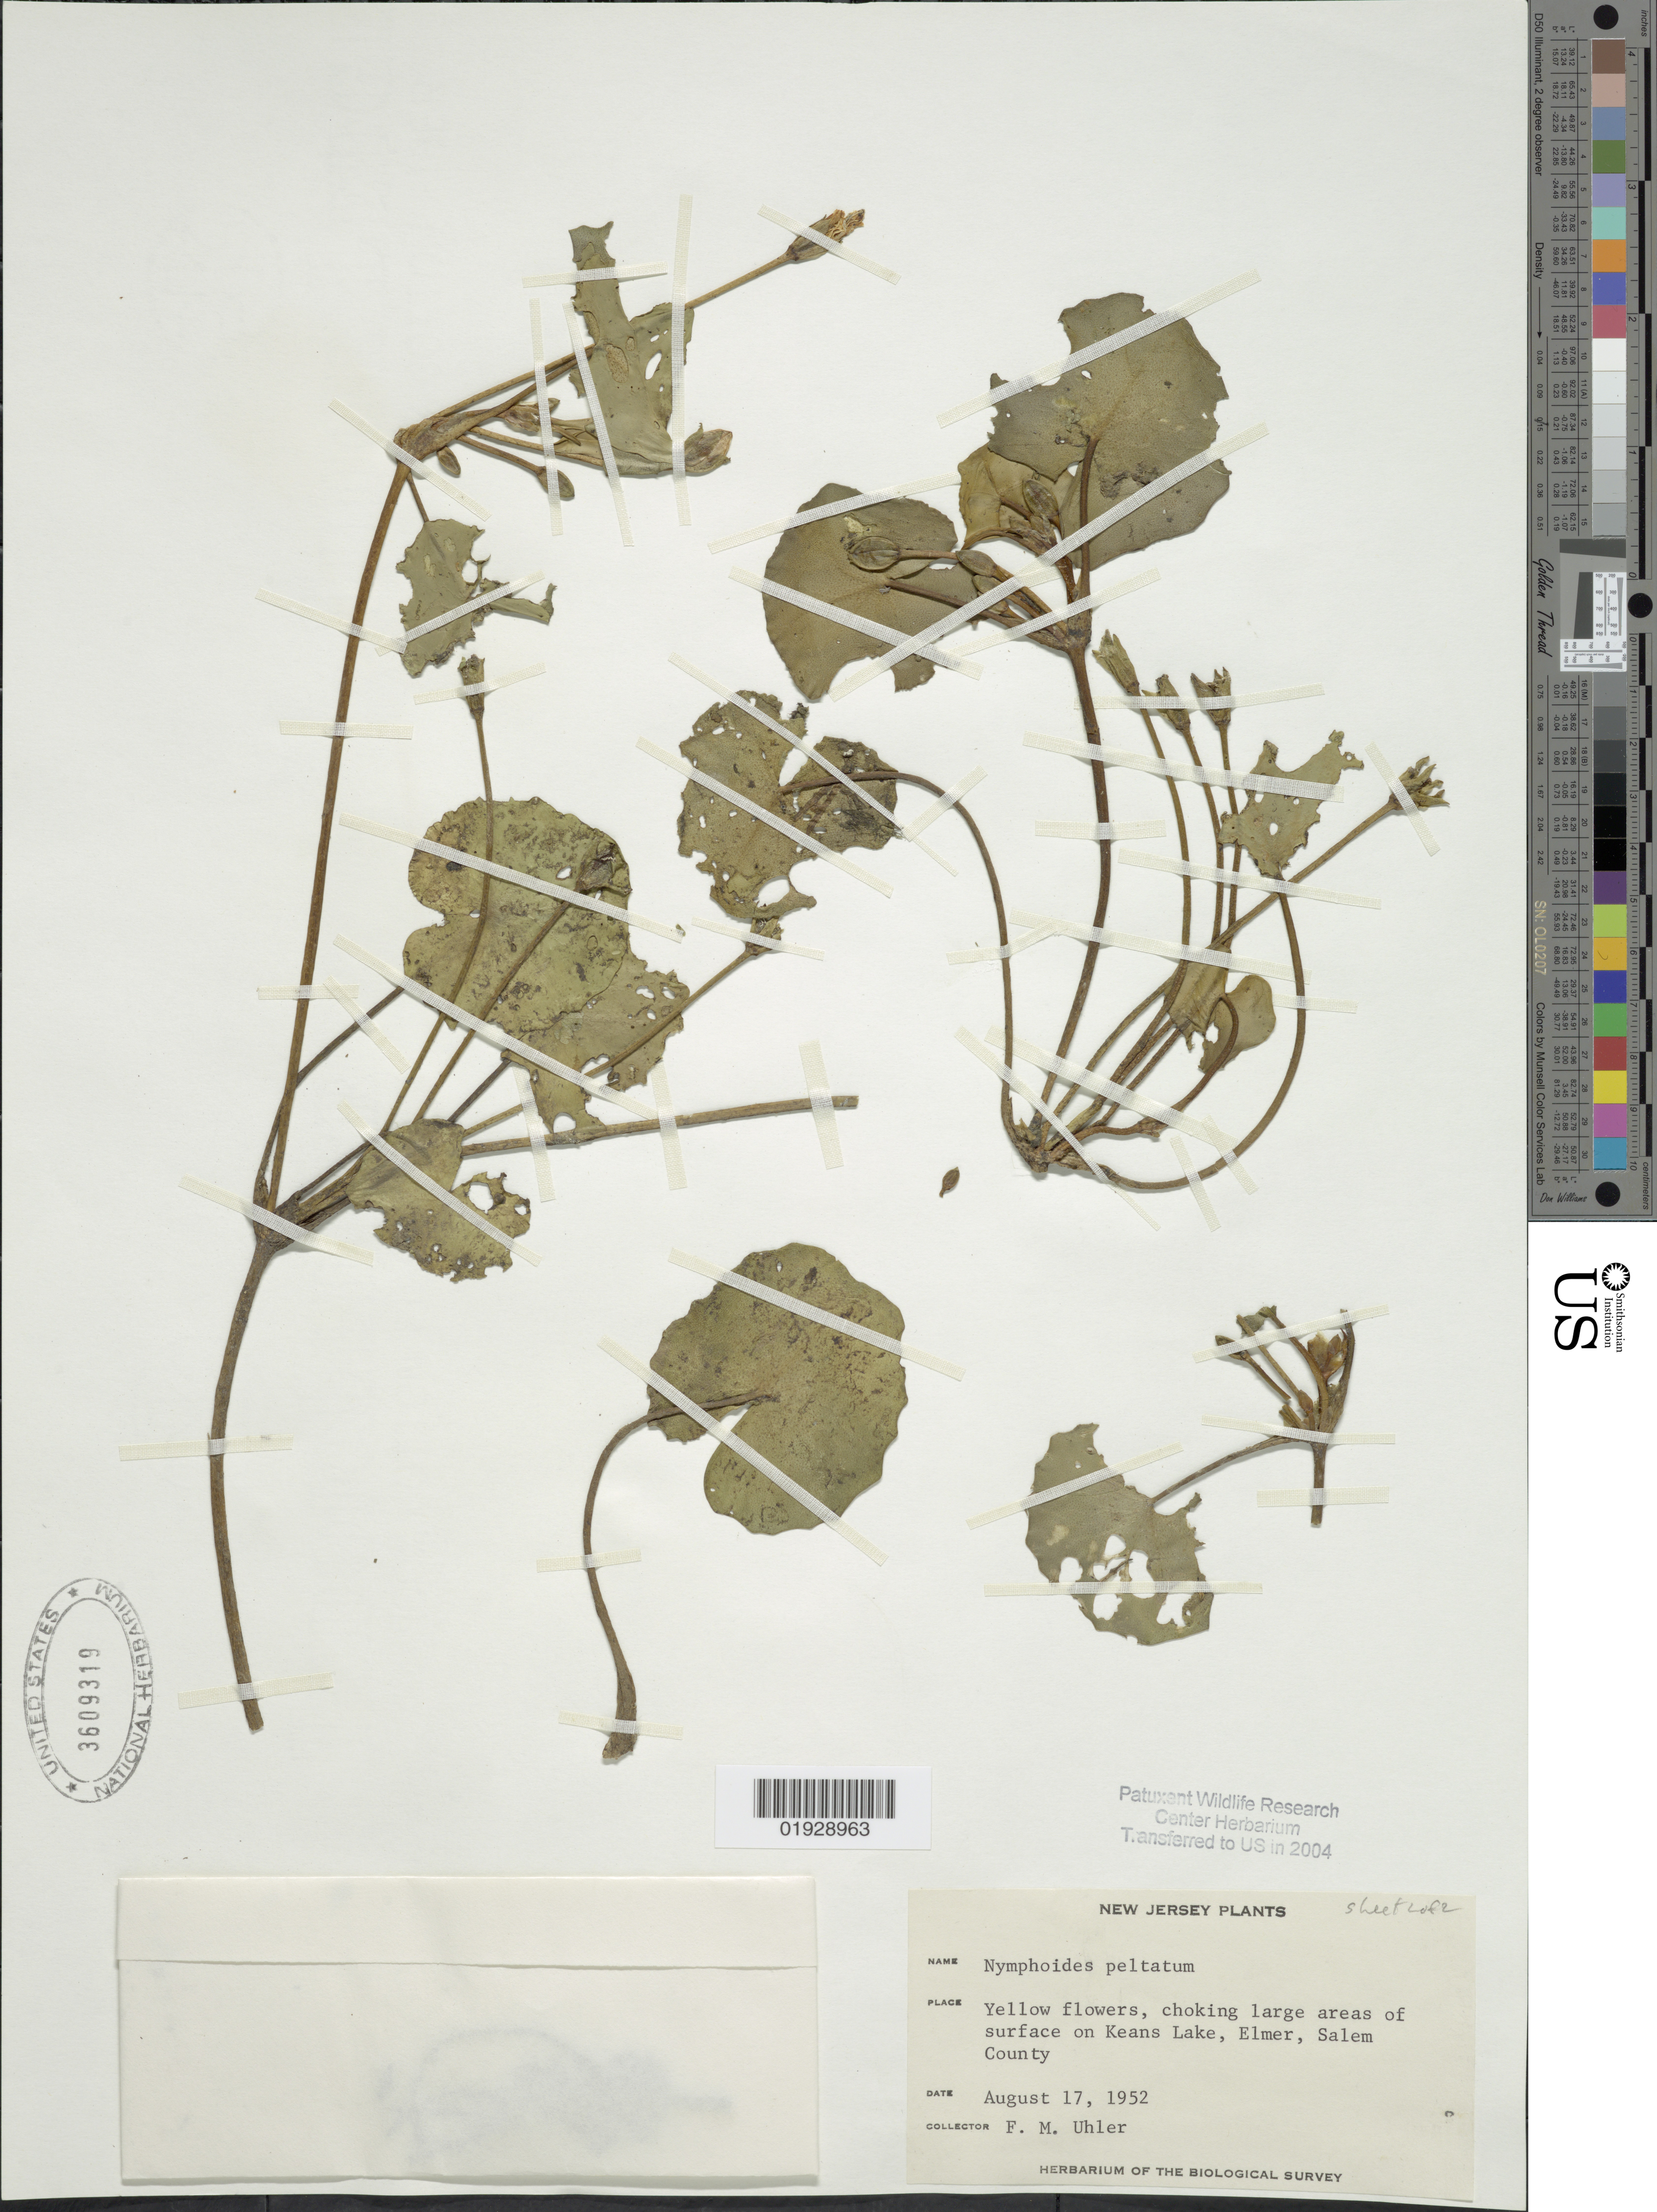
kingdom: Plantae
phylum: Tracheophyta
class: Magnoliopsida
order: Asterales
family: Menyanthaceae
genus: Nymphoides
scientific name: Nymphoides peltata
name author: (J.F. Gmel.) Britton & Rendle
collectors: F. M. Uhler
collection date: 1952-08-17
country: United States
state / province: New Jersey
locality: Choking large areas of surface on Keans Lake, Elmer, Salem County.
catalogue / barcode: US 3609319